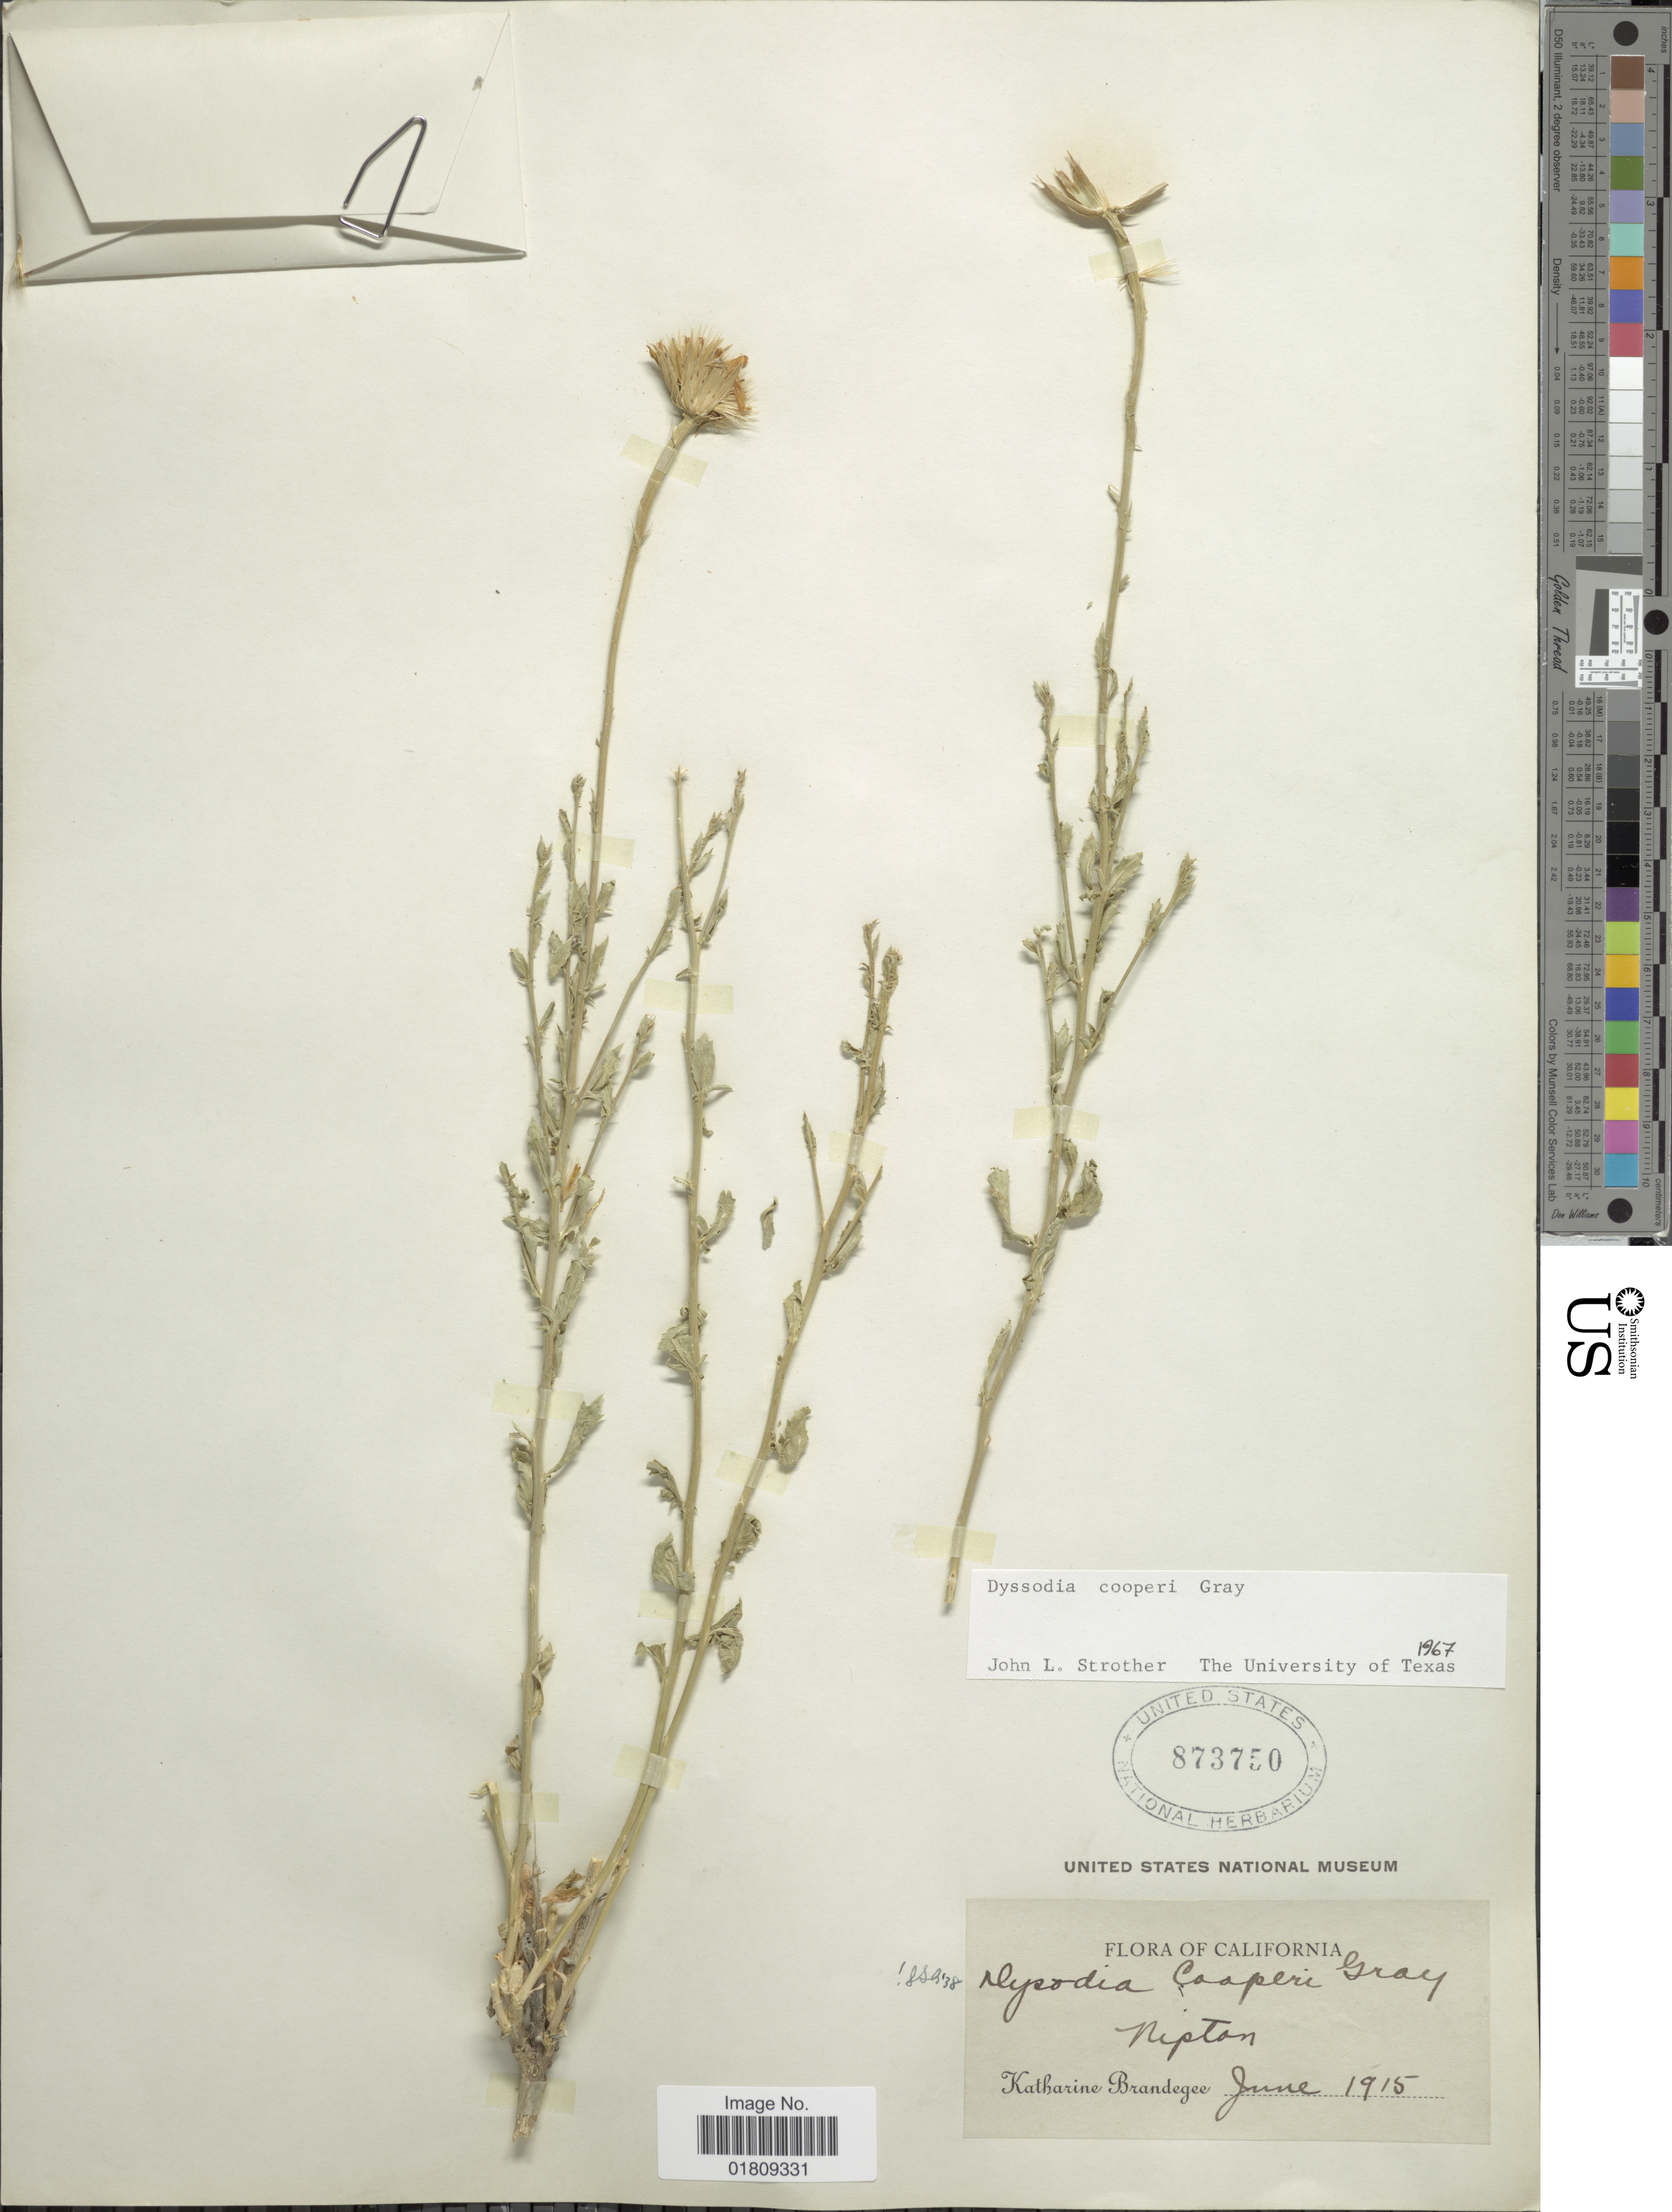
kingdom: Plantae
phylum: Tracheophyta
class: Magnoliopsida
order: Asterales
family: Asteraceae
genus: Dyssodia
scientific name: Dyssodia cooperi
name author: A. Gray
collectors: M. K. Brandegee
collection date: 1915-06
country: United States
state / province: California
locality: Nipton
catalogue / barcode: US 873750